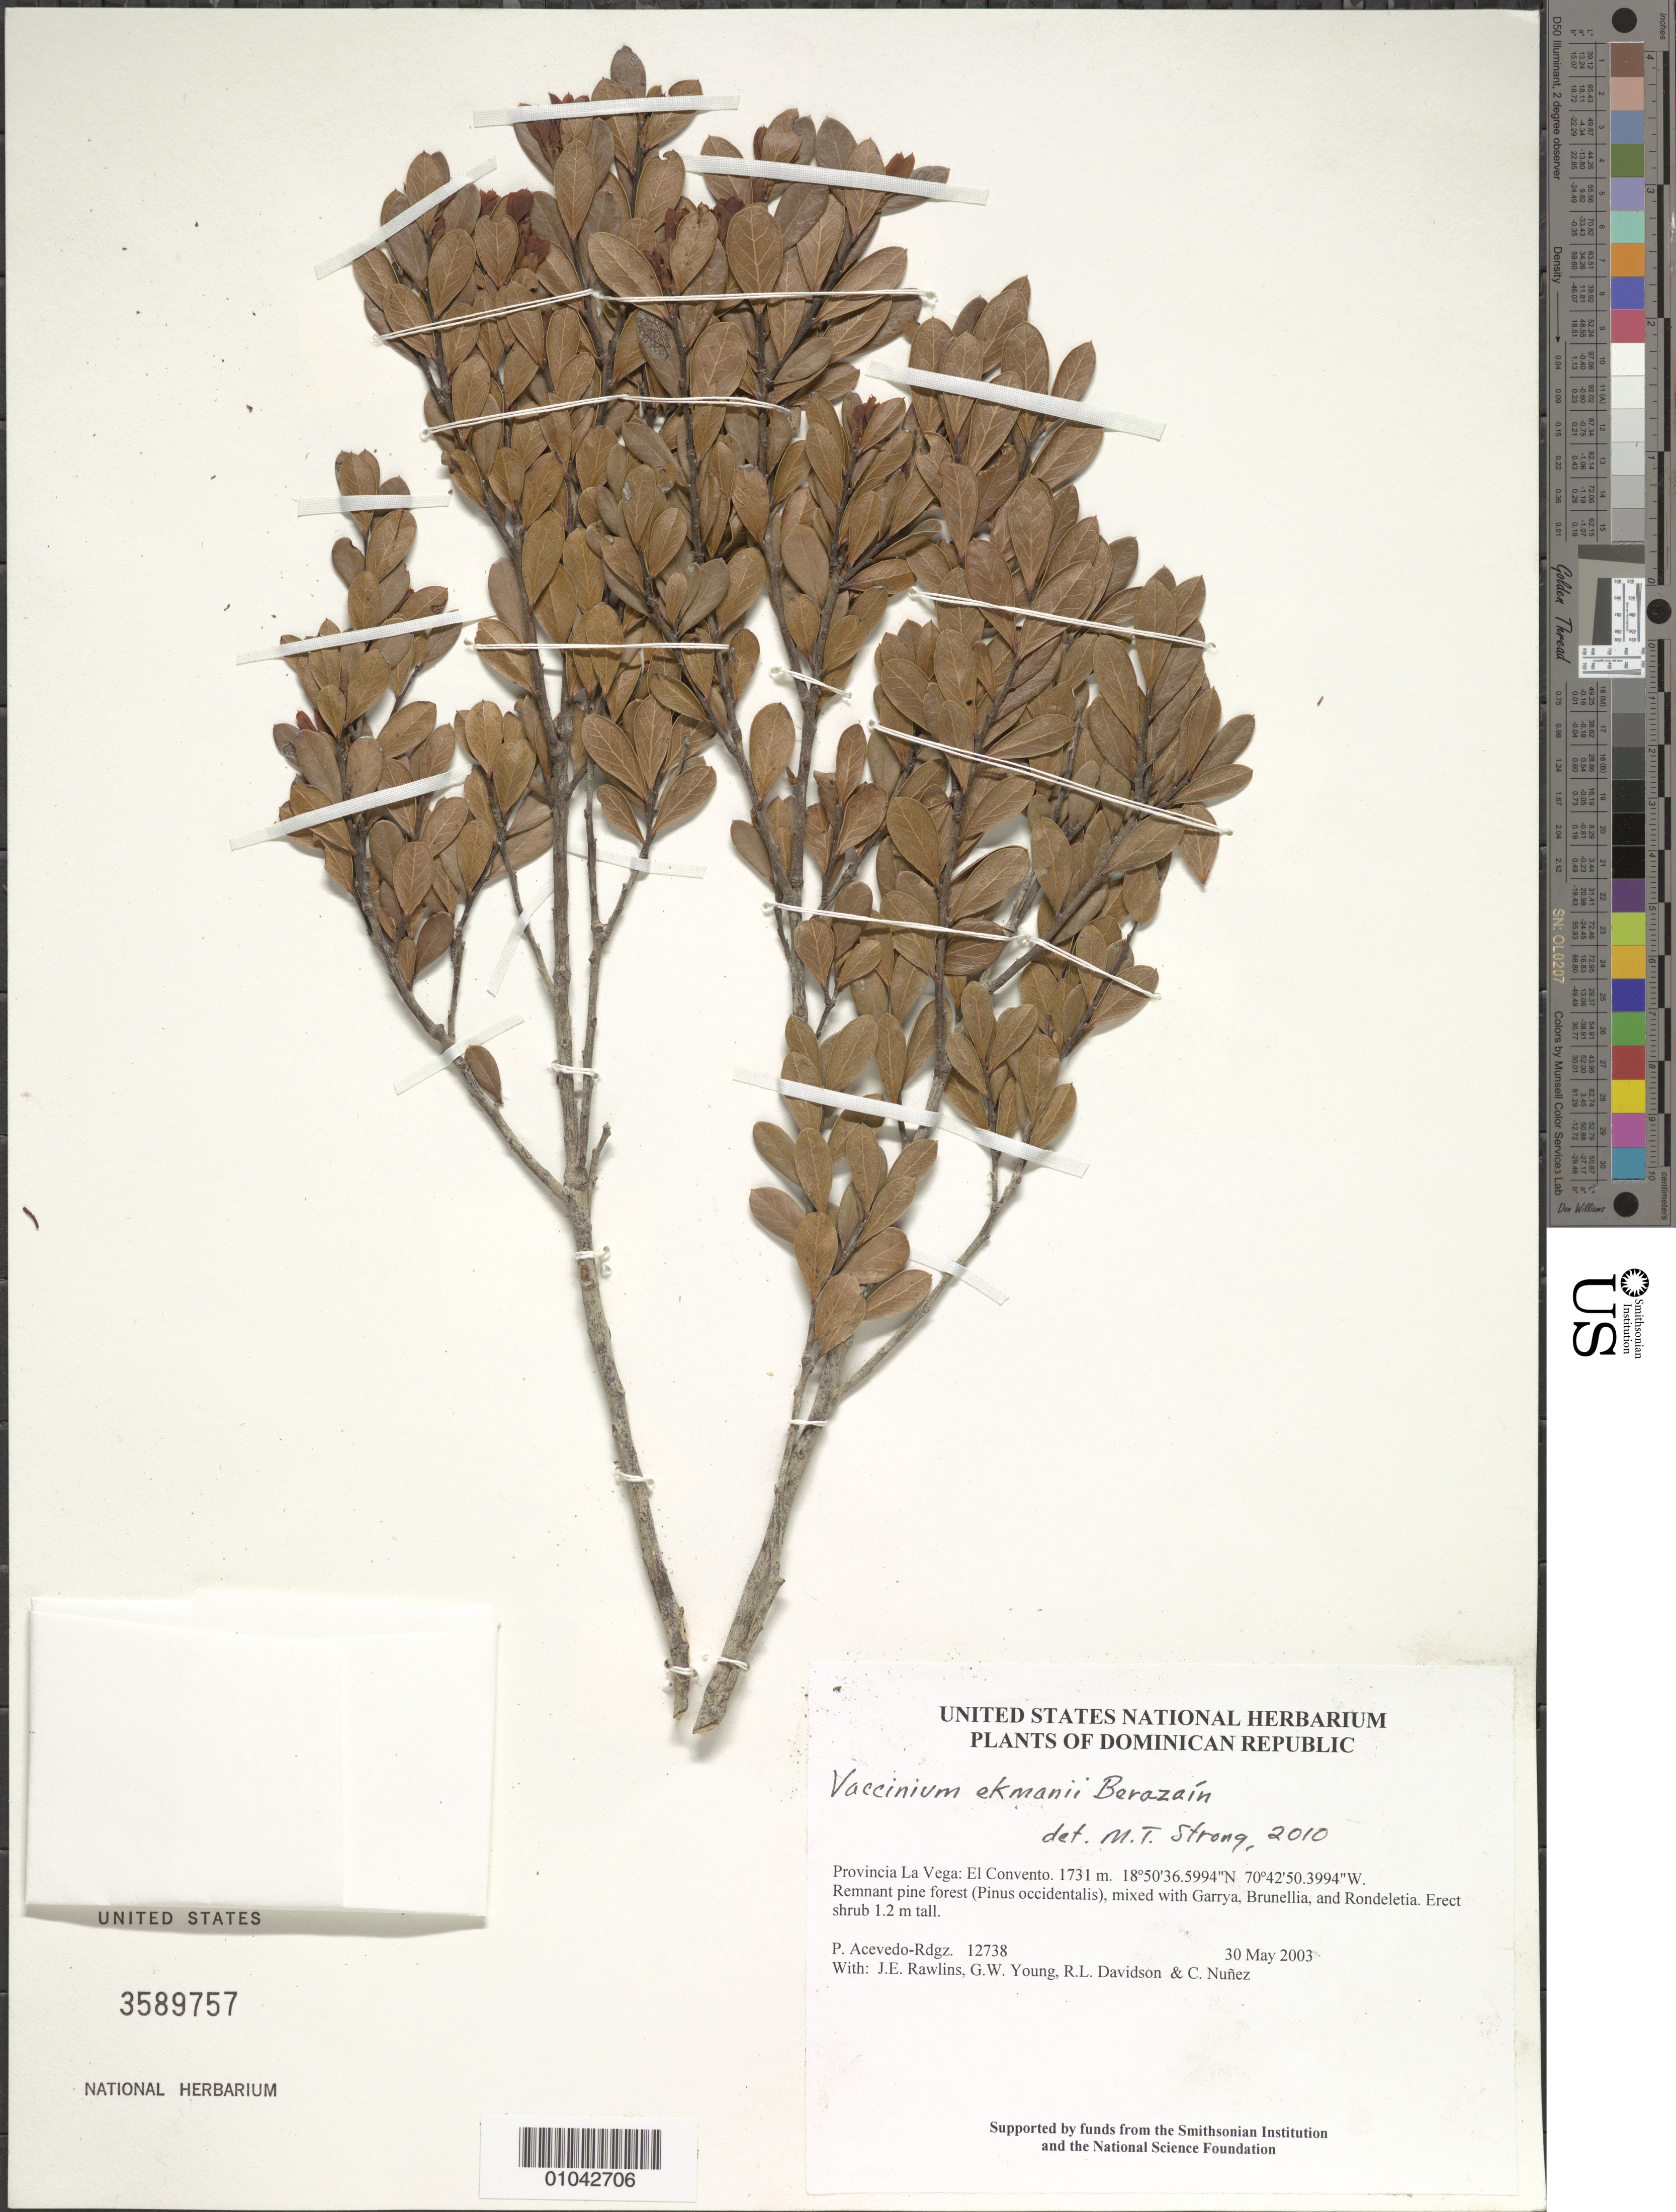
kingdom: Plantae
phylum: Tracheophyta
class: Magnoliopsida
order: Ericales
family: Ericaceae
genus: Vaccinium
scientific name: Vaccinium ekmanii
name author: R. Berazaín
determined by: Strong, M. T., (US), Smithsonian Institution - National Museum of Natural History (UNITED STATES)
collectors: P. Acevedo-Rodr., J. Rawlins, G. Young, R. Davidson & C. Nunez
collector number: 12738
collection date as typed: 30 May 2003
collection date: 2003-05-30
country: Dominican Republic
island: Hispaniola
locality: Provincia La Vega: El Convento.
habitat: Remnant pine forest (Pinus occidentalis), mixed with Garrya, Brunellia, and Rondeletia.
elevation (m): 1731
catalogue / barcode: US 3589757